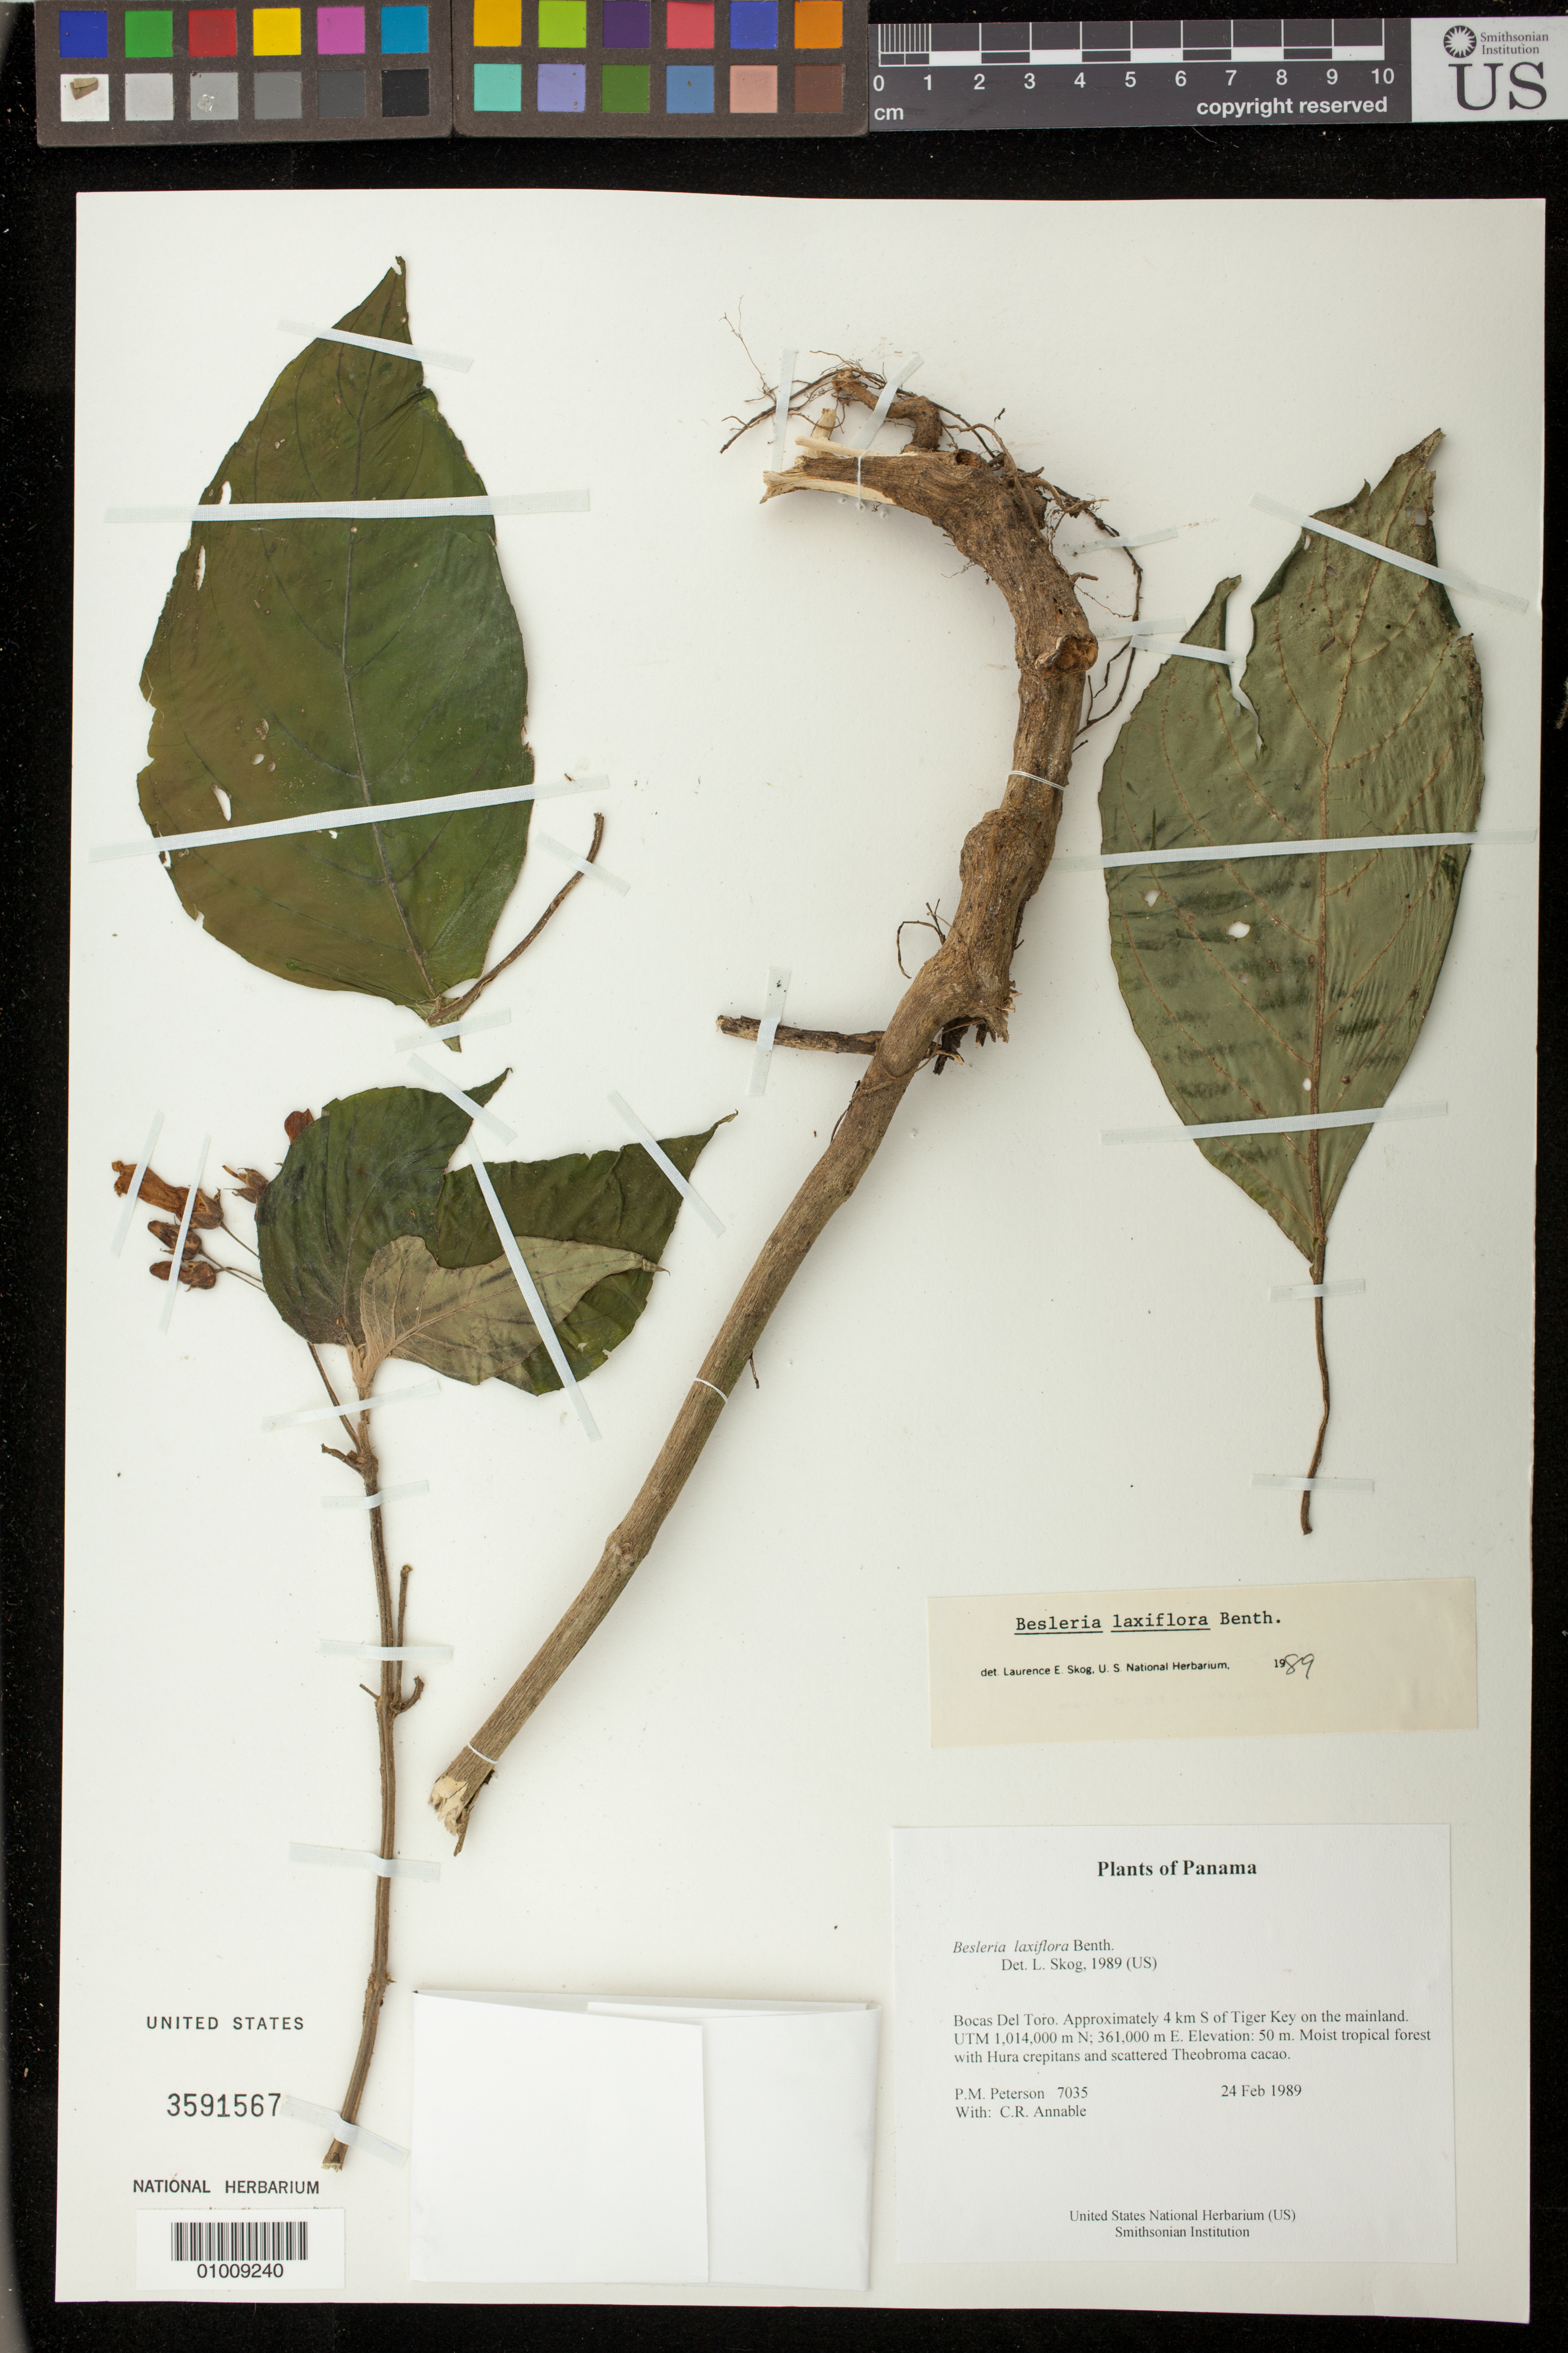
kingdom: Plantae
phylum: Tracheophyta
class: Magnoliopsida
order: Lamiales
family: Gesneriaceae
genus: Besleria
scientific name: Besleria laxiflora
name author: Benth.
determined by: Skog, Laurence E.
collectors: P. M. Peterson & C. R. Annable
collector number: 07035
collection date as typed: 24 Feb 1989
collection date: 1989-02-24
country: Panama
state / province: Bocas del Toro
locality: Approximately 4 km S of Tiger Key on the mainland. UTM 1,014,000 m N; 361,000 m E.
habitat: Moist tropical forest with Hura crepitans and scattered Theobroma cacao.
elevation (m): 50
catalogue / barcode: US 3591567